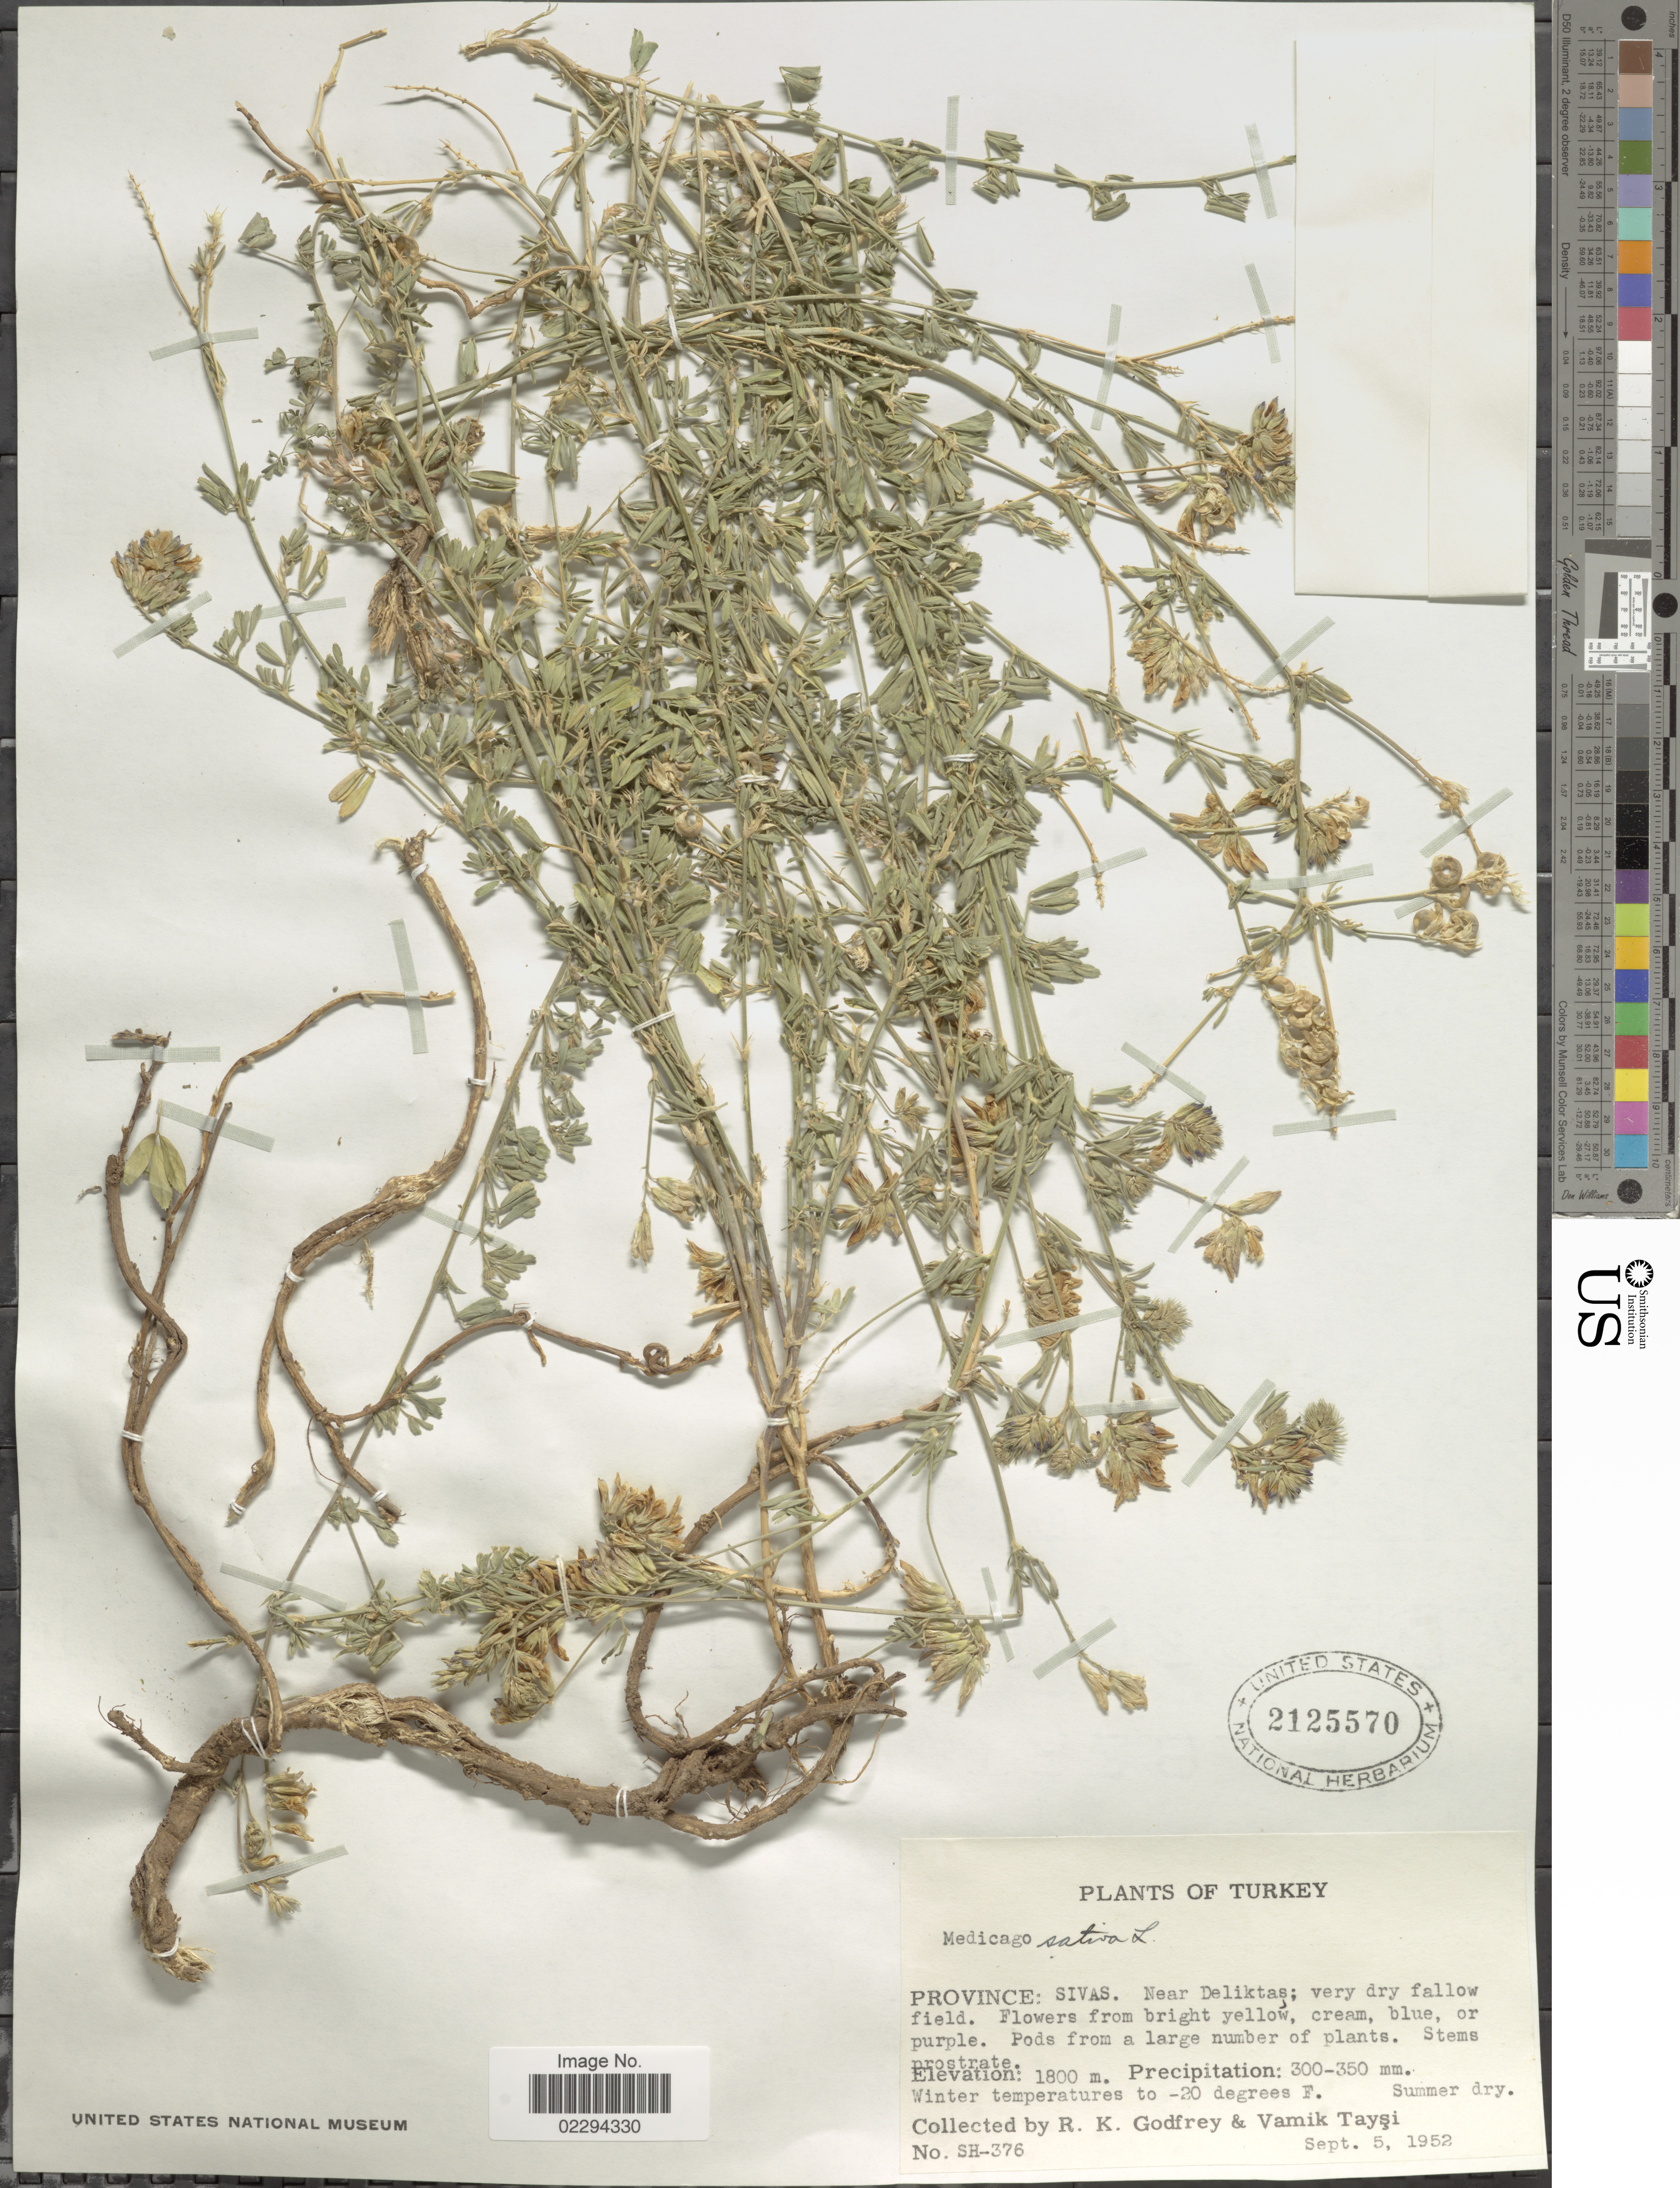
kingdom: Plantae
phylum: Tracheophyta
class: Magnoliopsida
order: Fabales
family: Fabaceae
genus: Medicago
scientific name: Medicago sativa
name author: L.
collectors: R. K. Godfrey & V. Taysi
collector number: SH-376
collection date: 1952-09-05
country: Turkey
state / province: Sivas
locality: Near Deliktas; very dry fallow field.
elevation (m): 1800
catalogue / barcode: US 2125570